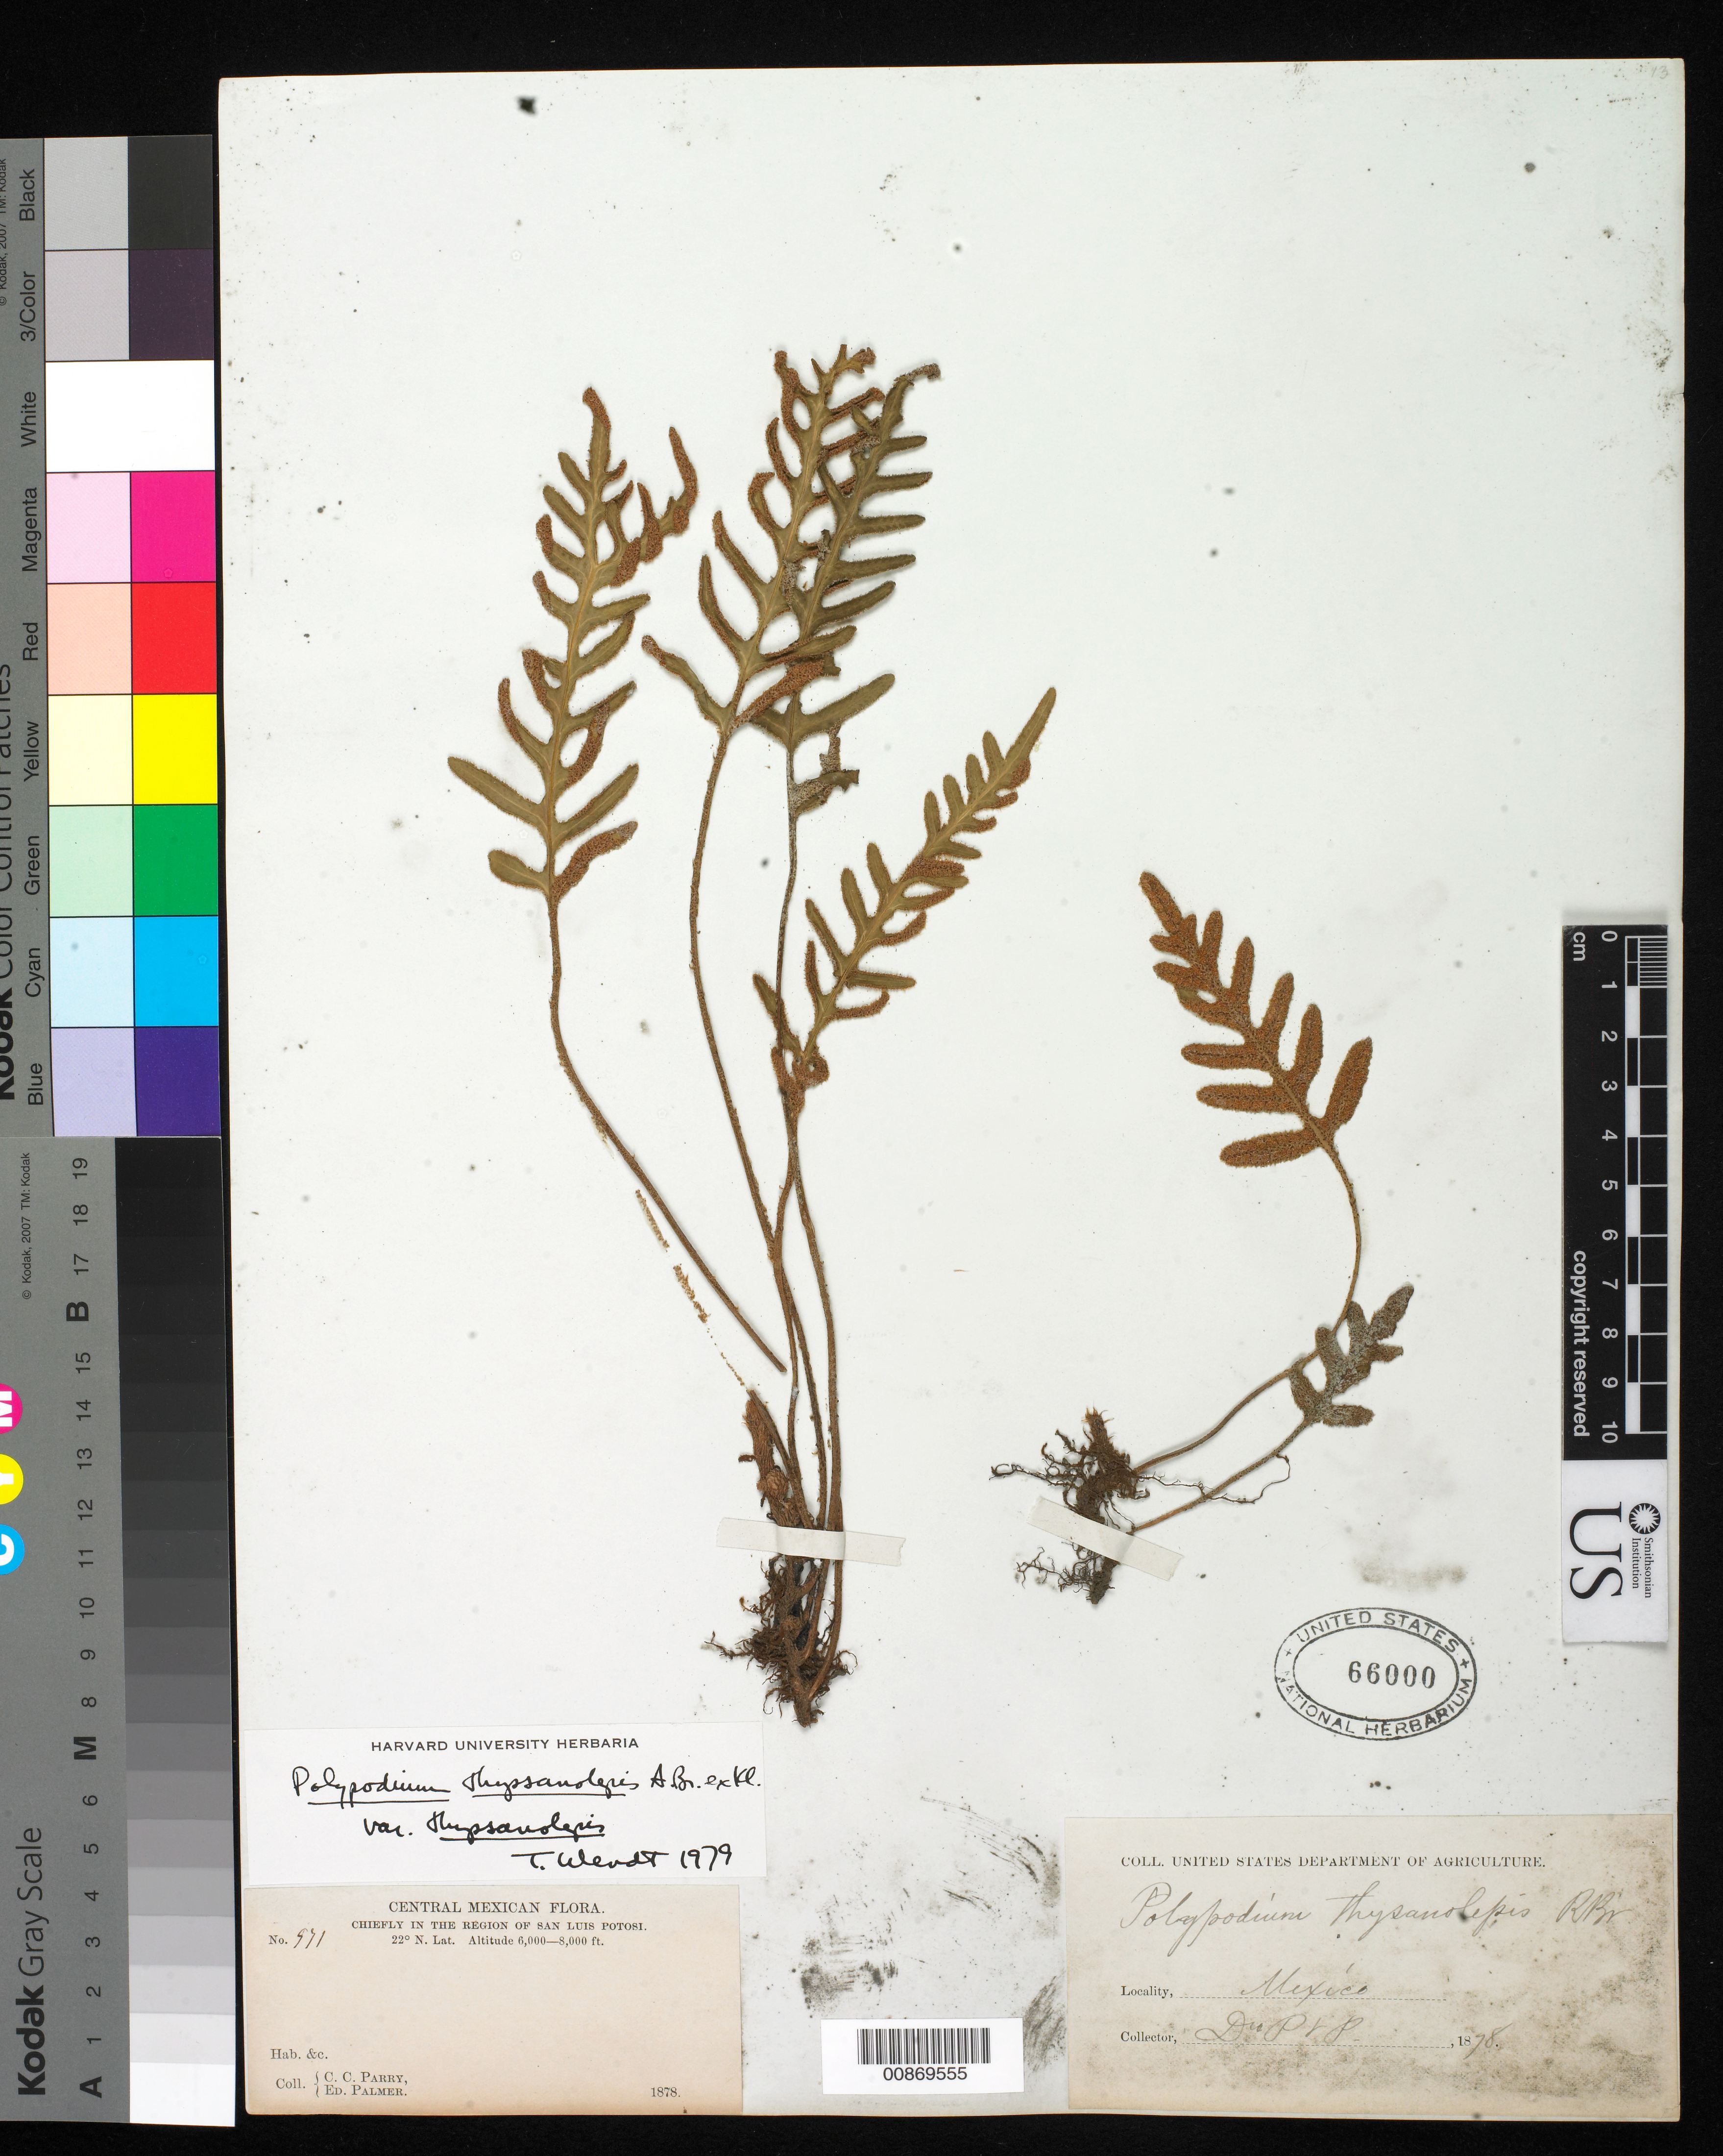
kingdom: Plantae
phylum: Tracheophyta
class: Polypodiopsida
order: Polypodiales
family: Polypodiaceae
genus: Pleopeltis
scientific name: Pleopeltis thyssanolepis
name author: (A. Braun ex Klotzsch) E.G. Andrews & Windham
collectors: C. C. Parry & E. Palmer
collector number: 971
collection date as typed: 1878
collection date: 1878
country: Mexico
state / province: San Luis Potosí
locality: Chiefly in the region of San Luis Potosí.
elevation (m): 1829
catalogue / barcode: US 66000